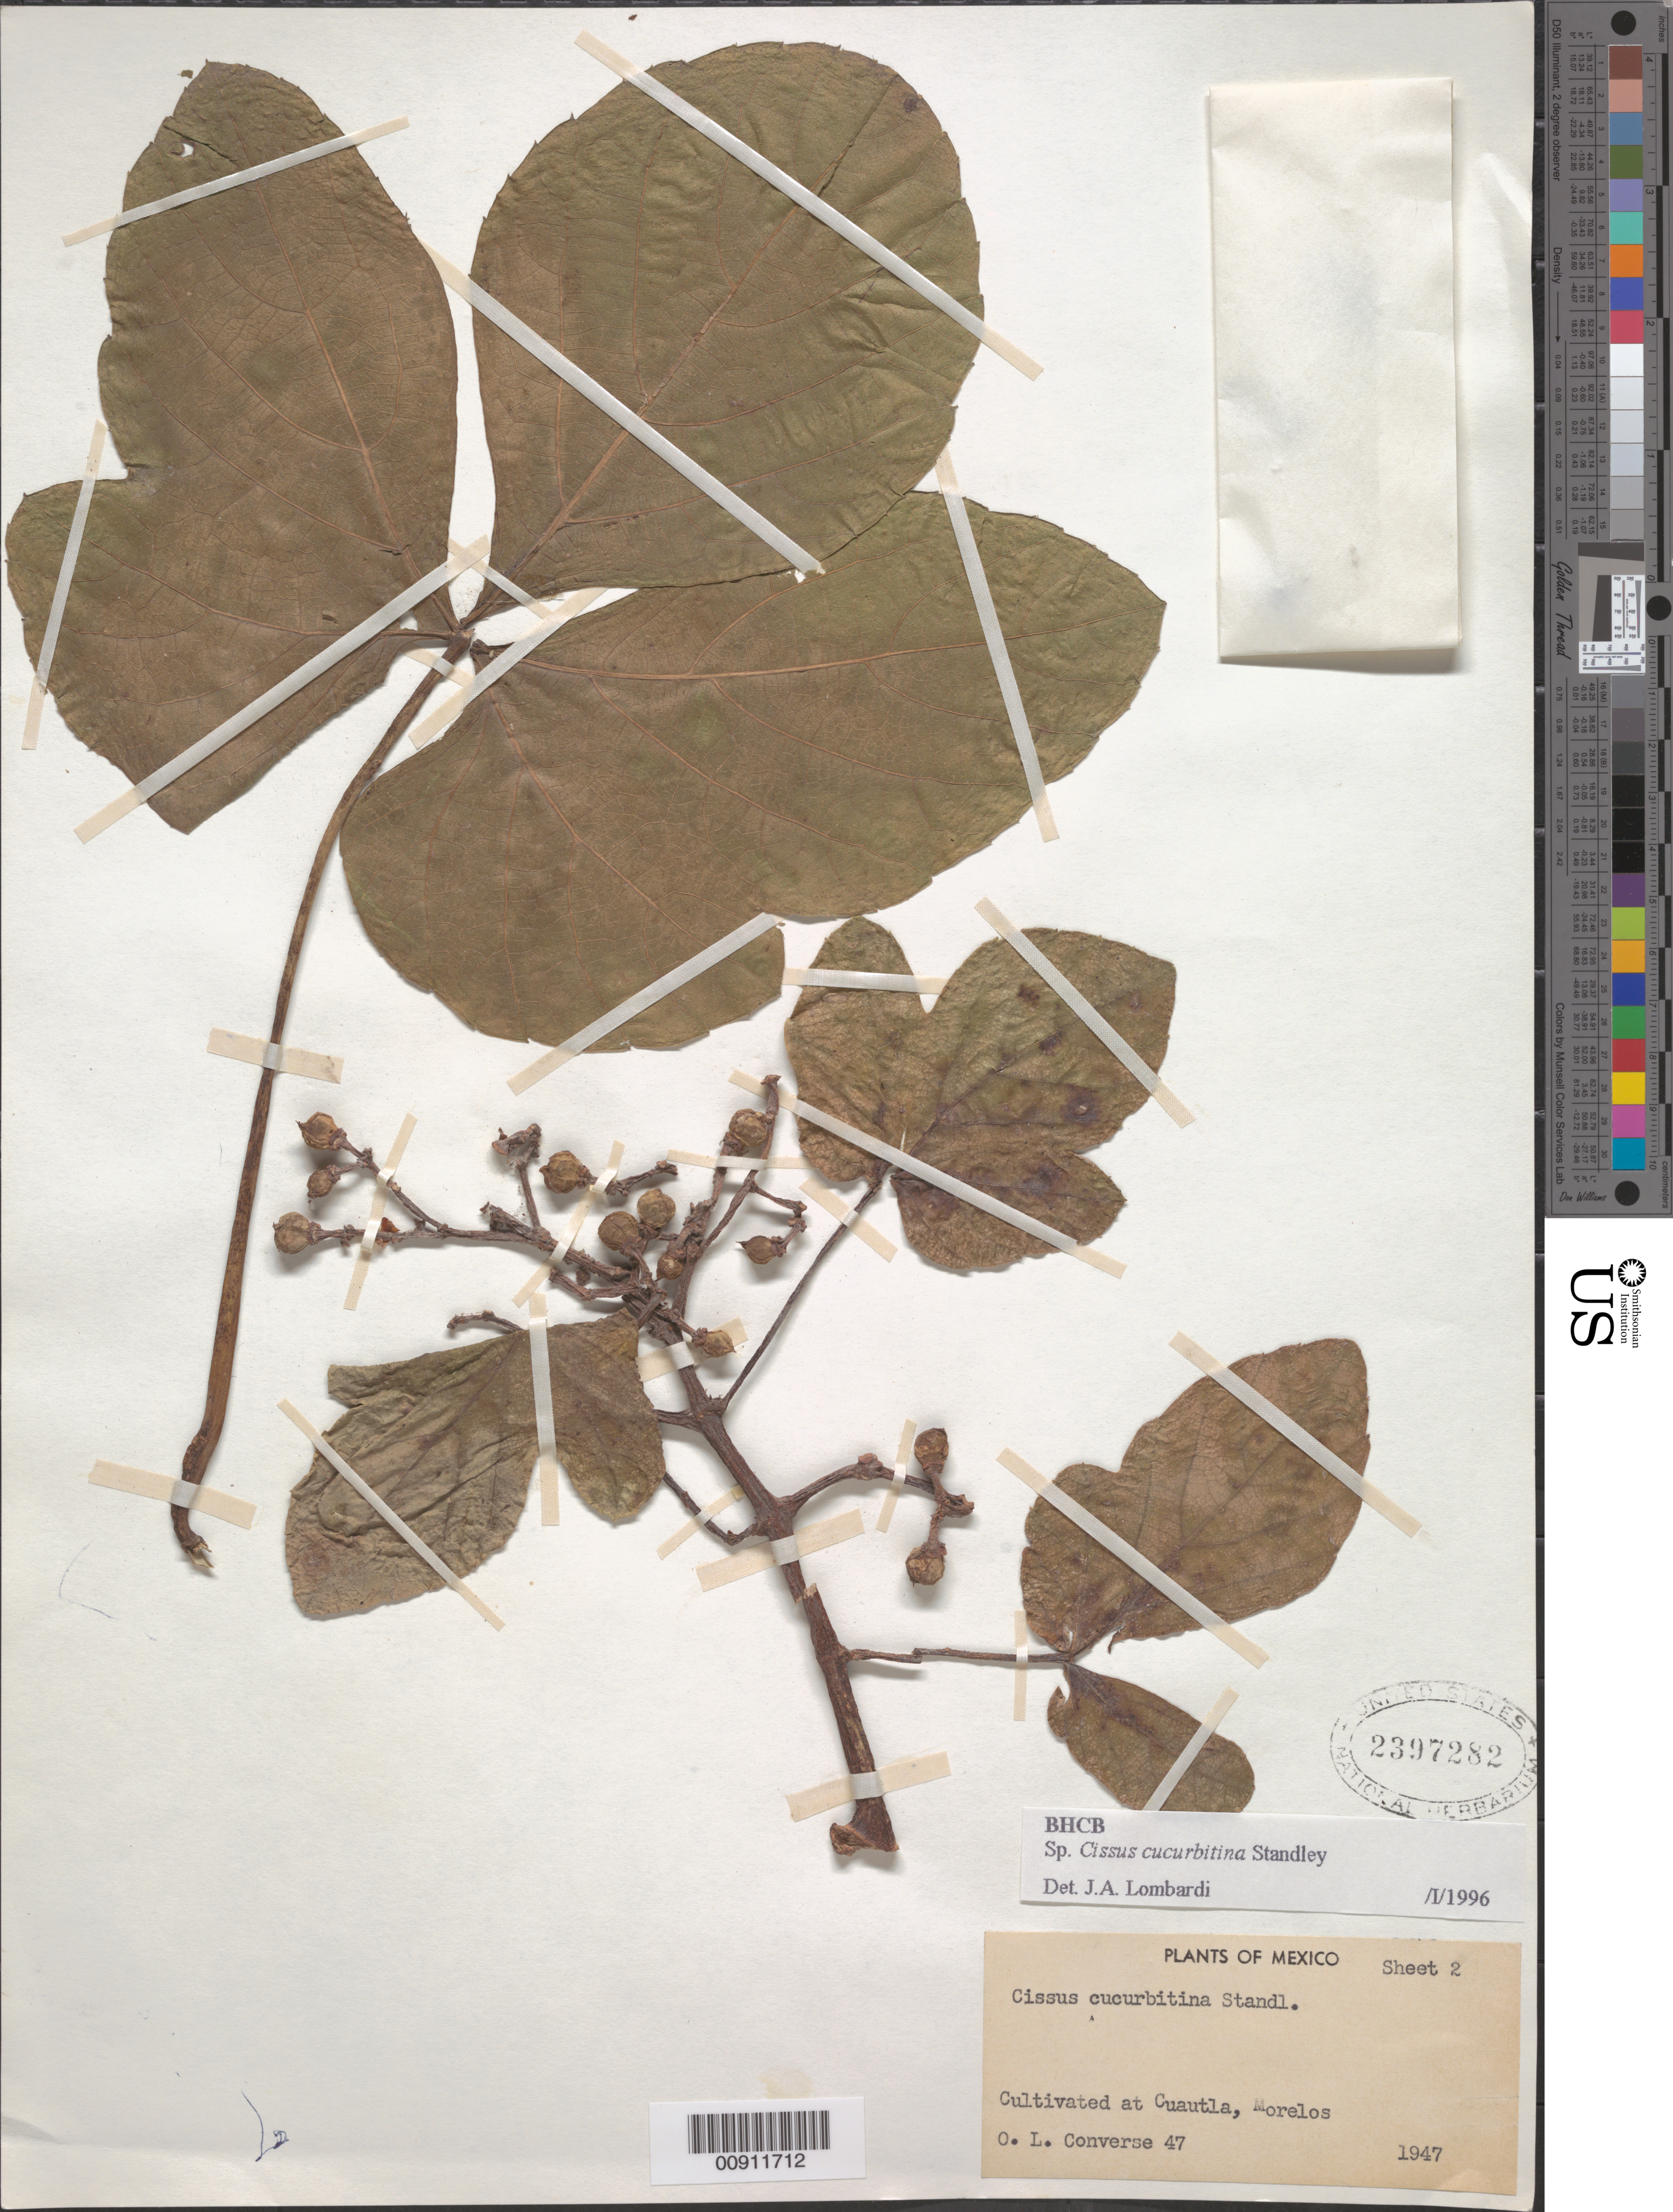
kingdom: Plantae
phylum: Tracheophyta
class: Magnoliopsida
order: Vitales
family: Vitaceae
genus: Cissus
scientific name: Cissus cucurbitina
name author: Standl.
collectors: E. Contreras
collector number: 47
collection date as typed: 1947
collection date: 1947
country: Mexico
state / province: Morelos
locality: Cuautla, Morelos.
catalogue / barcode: US 2397282